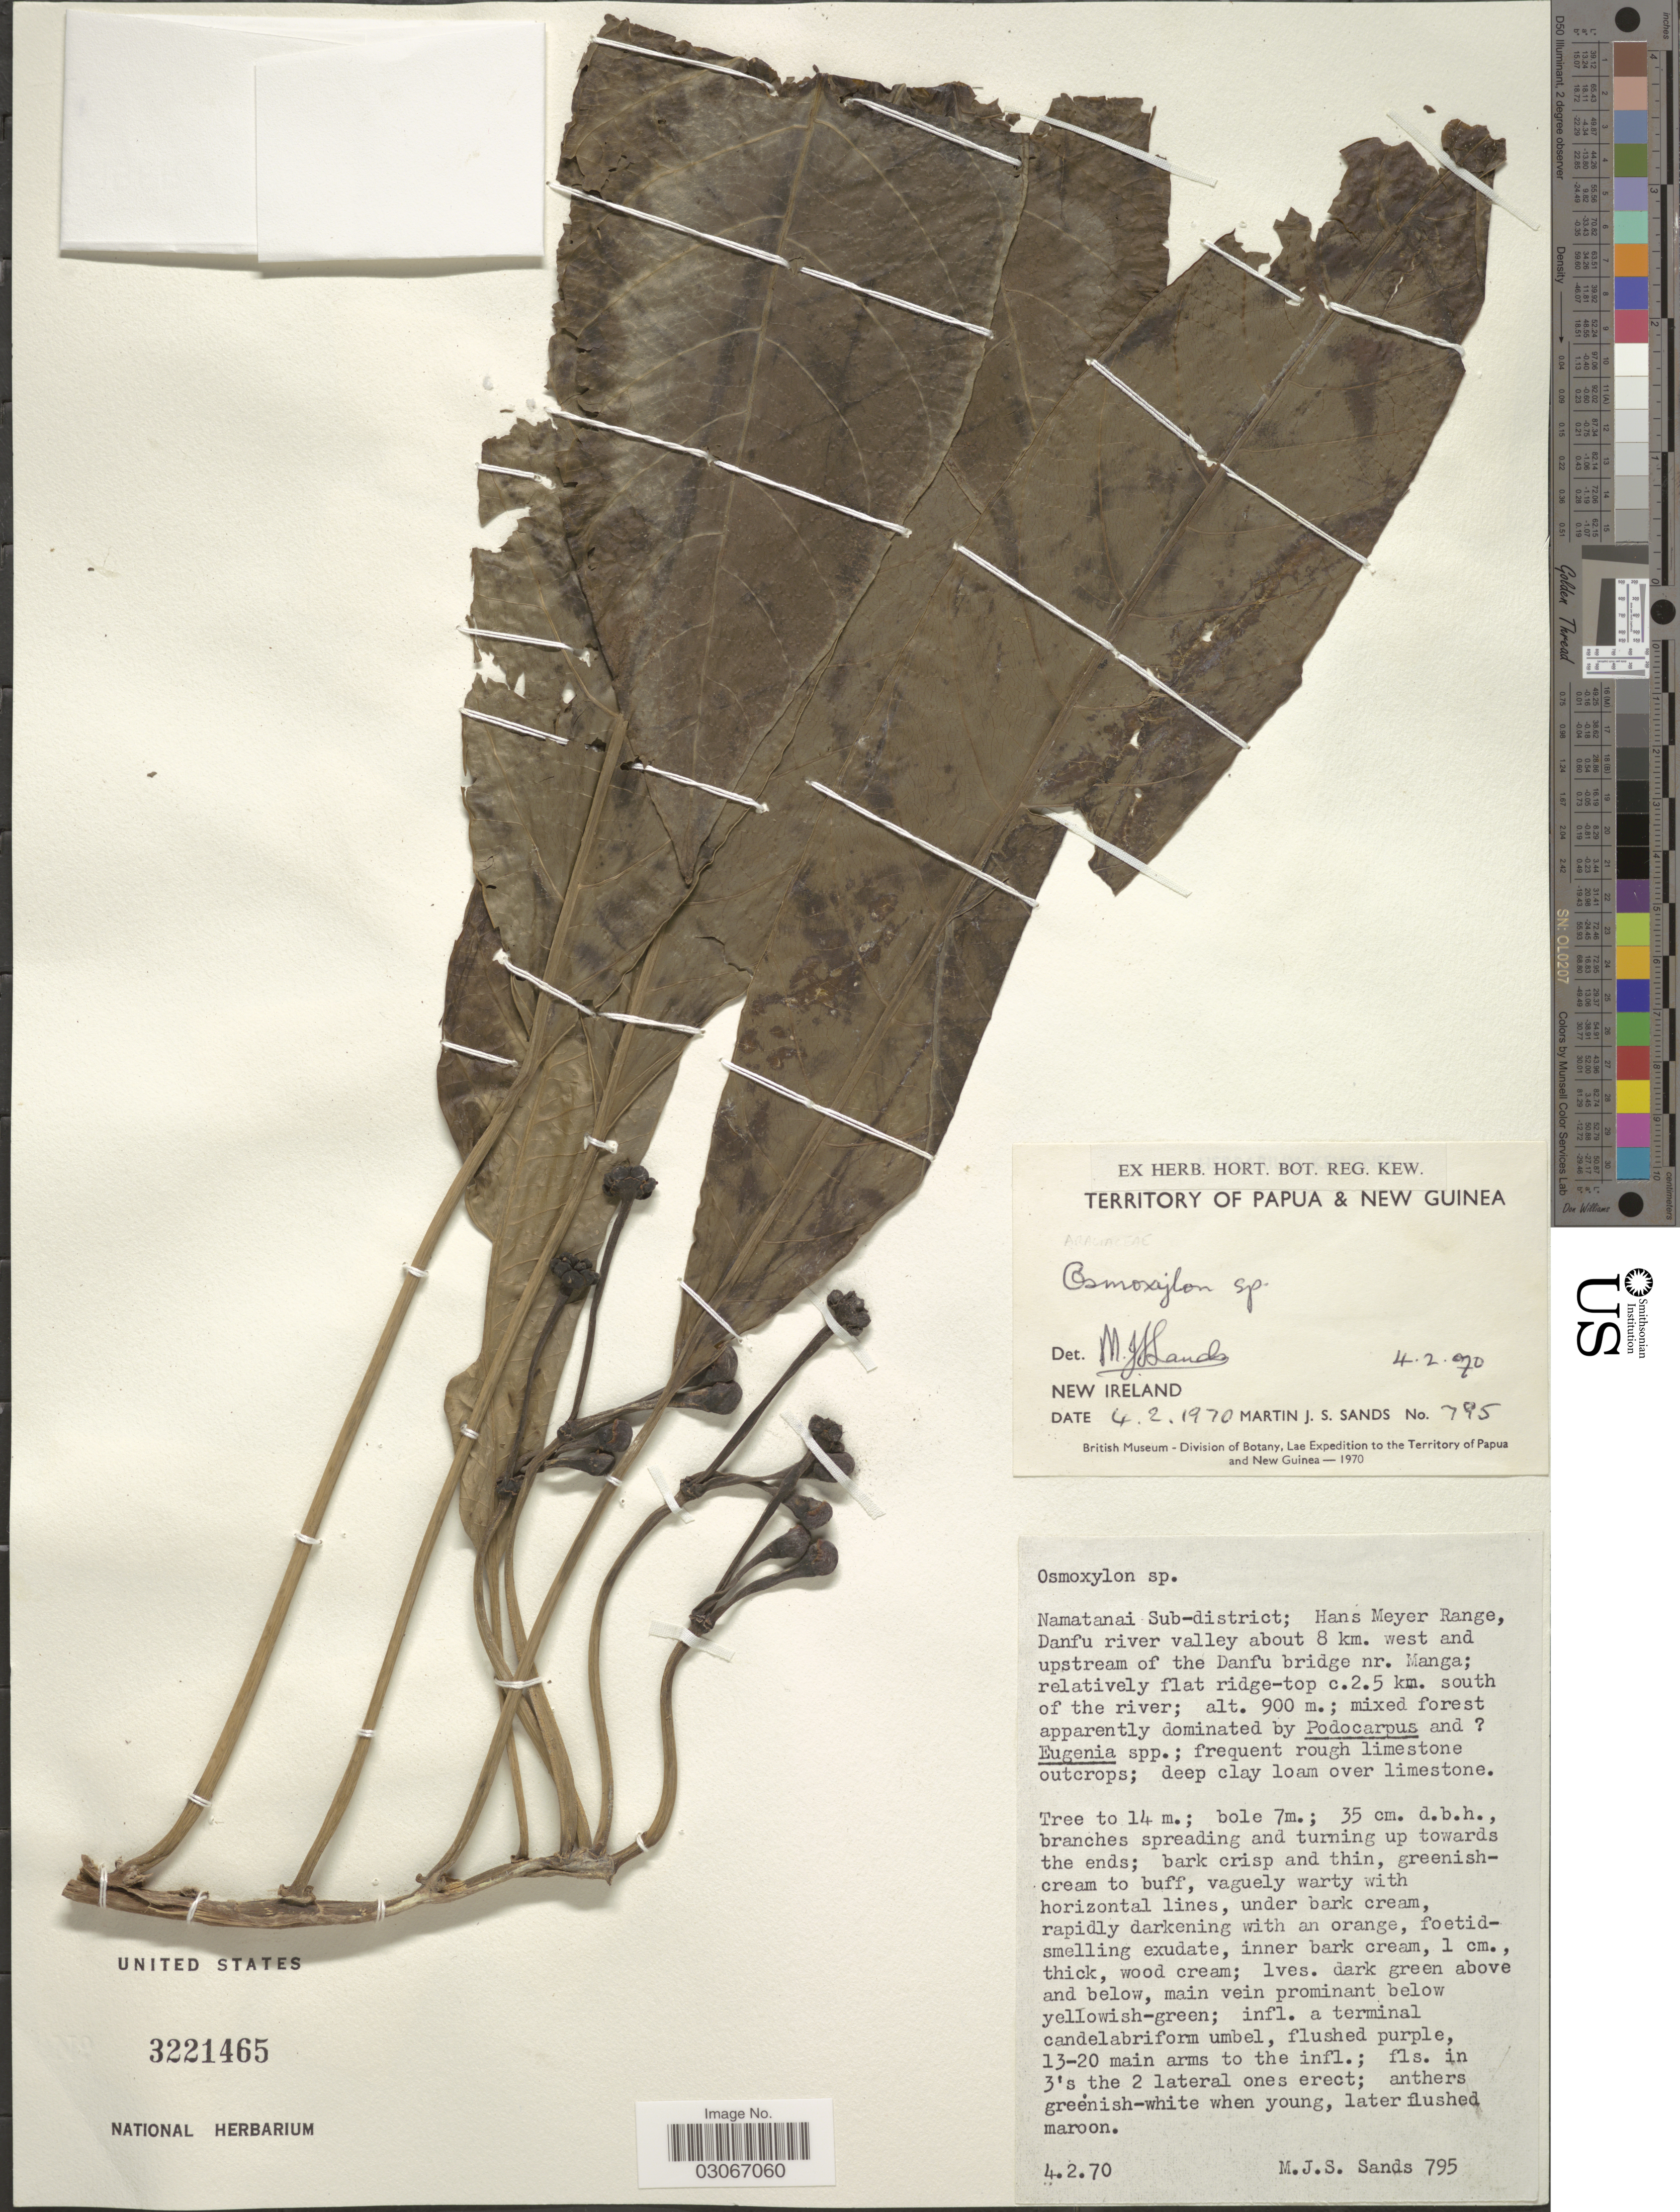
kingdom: Plantae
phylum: Tracheophyta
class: Magnoliopsida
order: Apiales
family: Araliaceae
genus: Osmoxylon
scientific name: Osmoxylon sp.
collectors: M. Sands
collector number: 795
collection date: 1970-02-04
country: Papua New Guinea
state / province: New Ireland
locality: Territory of Papua & New Guinea. New Ireland. Namatanai Sub-district; Hans Meyer Range, Danfu river valley about 8 km. west and upstream of the Danfu bridge nr. Manga; relatively flat ridge top c. 2.5 km. south of the river.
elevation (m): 900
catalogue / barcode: US 3221465